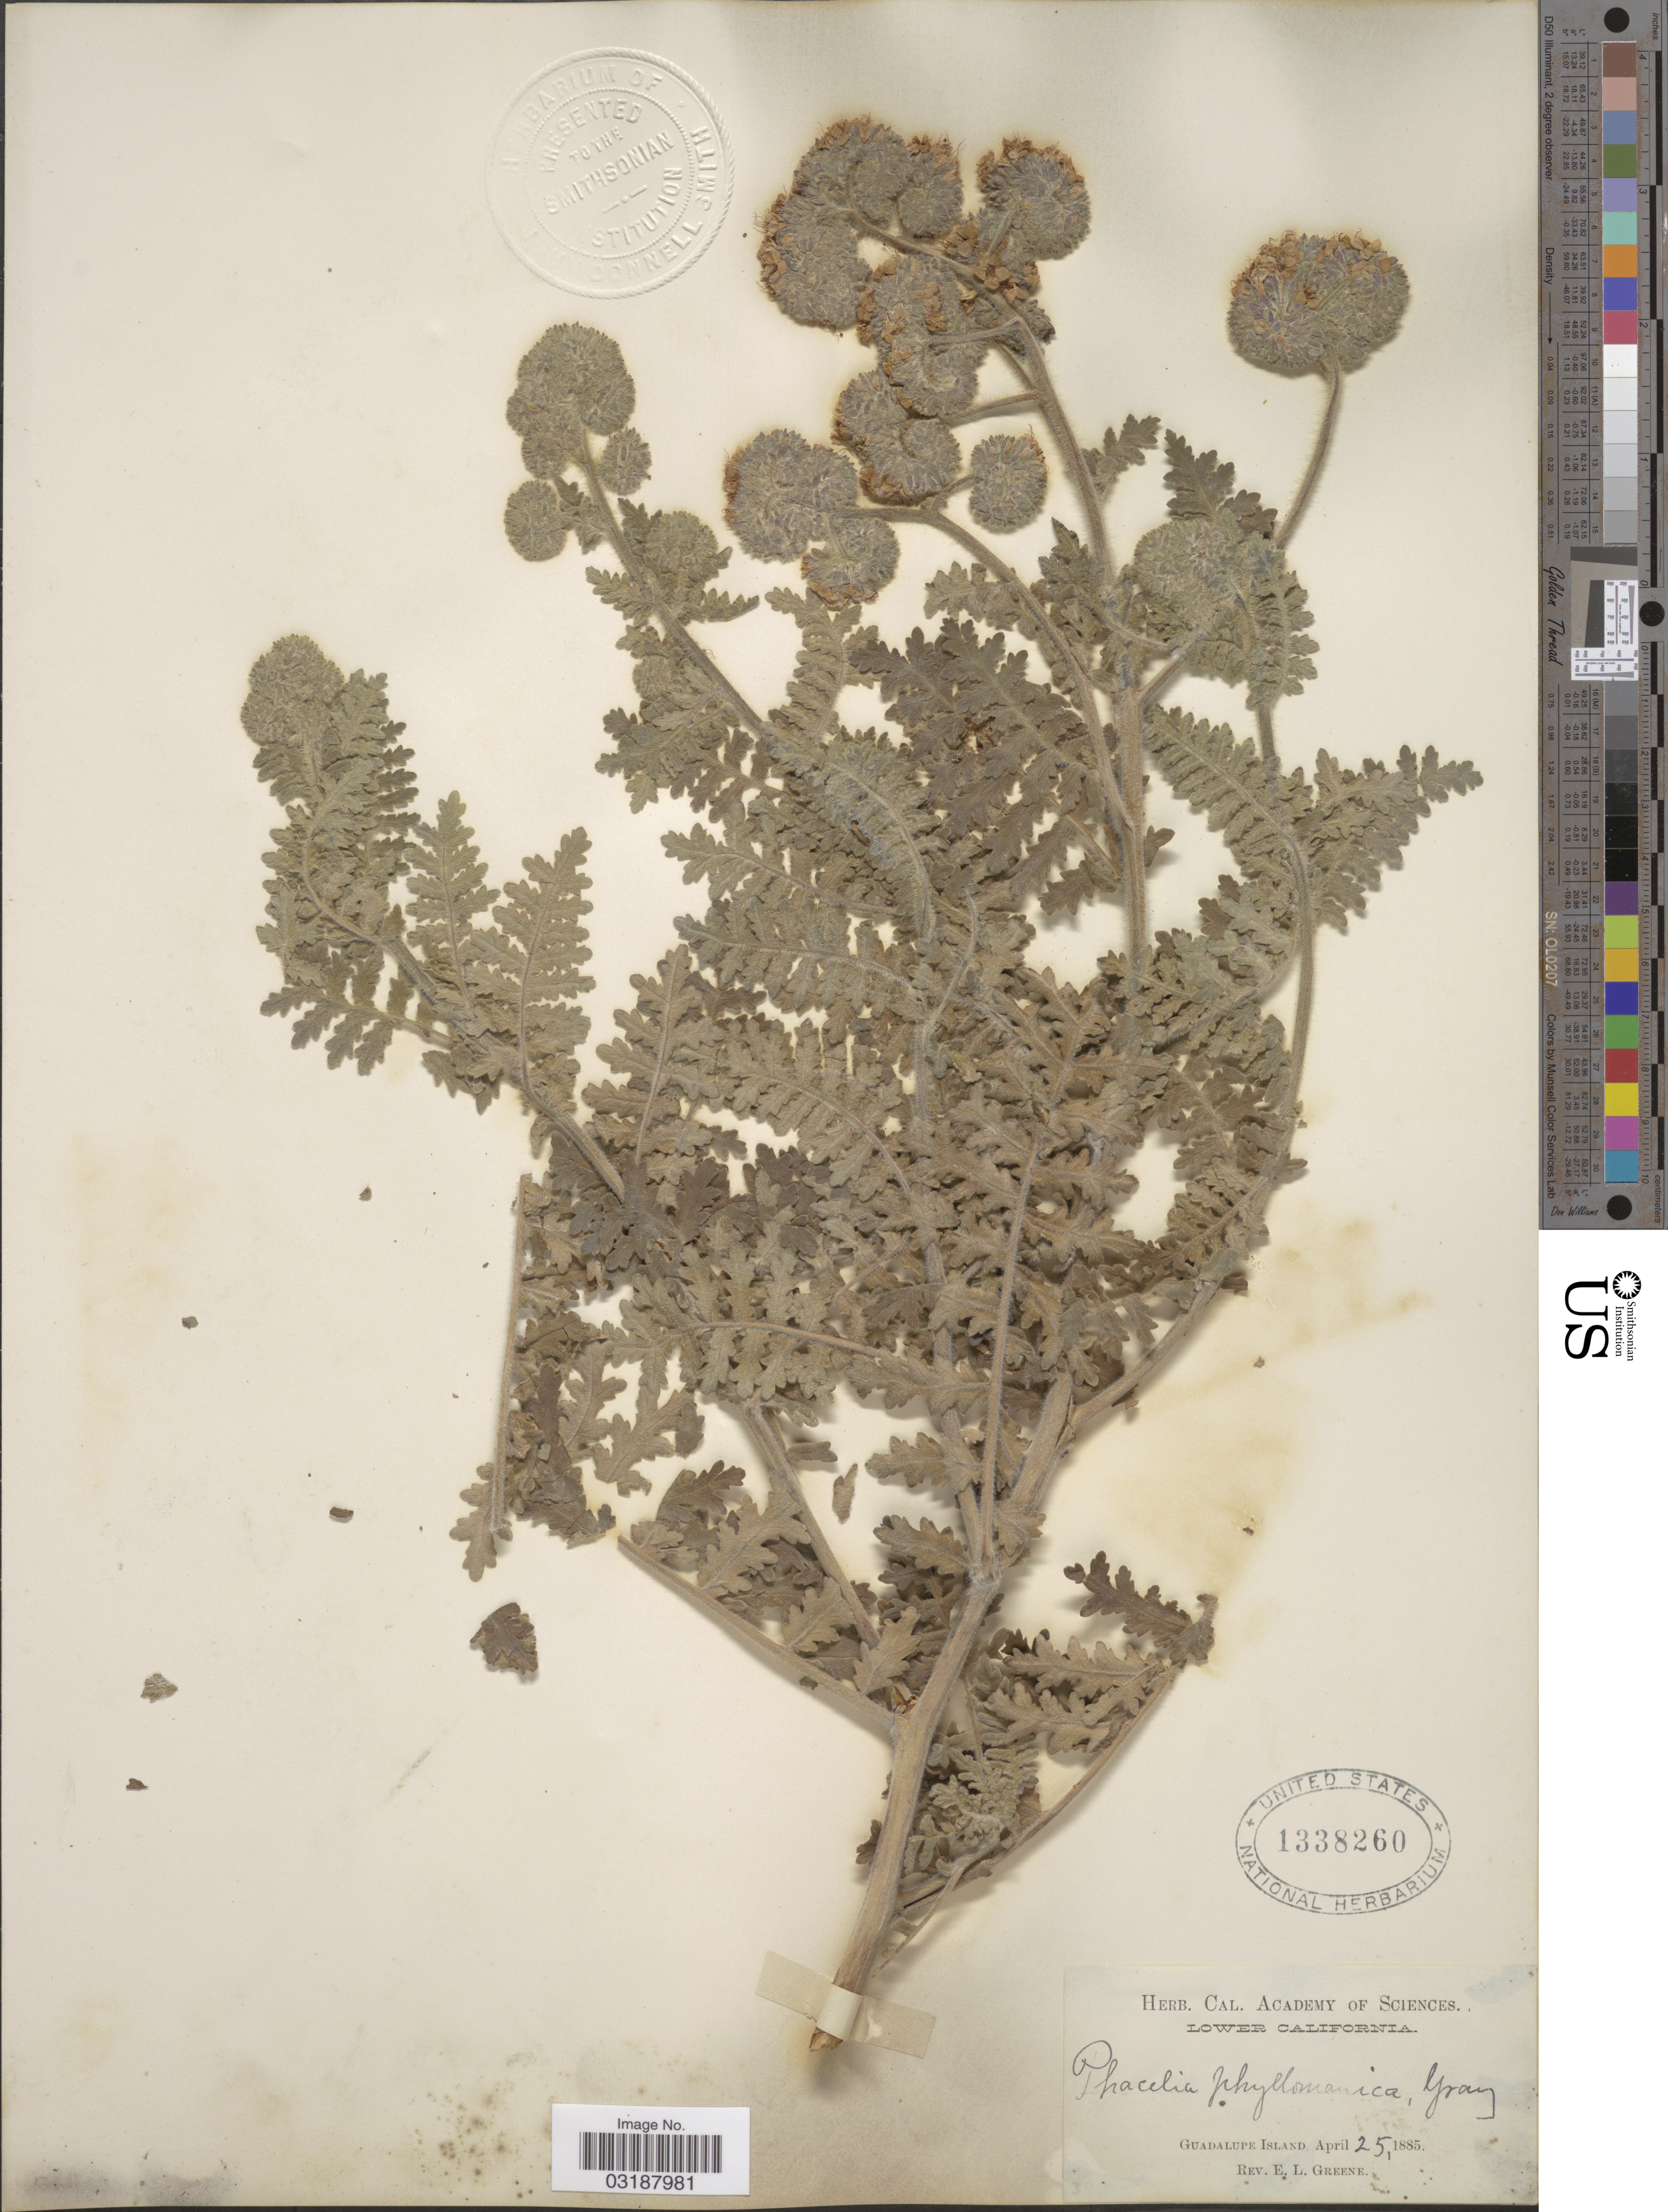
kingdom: Plantae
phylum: Tracheophyta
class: Magnoliopsida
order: Boraginales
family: Hydrophyllaceae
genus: Phacelia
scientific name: Phacelia phyllomanica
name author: A. Gray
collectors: E. L. Greene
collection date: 1885-04-25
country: Mexico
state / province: Baja California Norte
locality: Lower California, Guadalupe Island.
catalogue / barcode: US 1338260